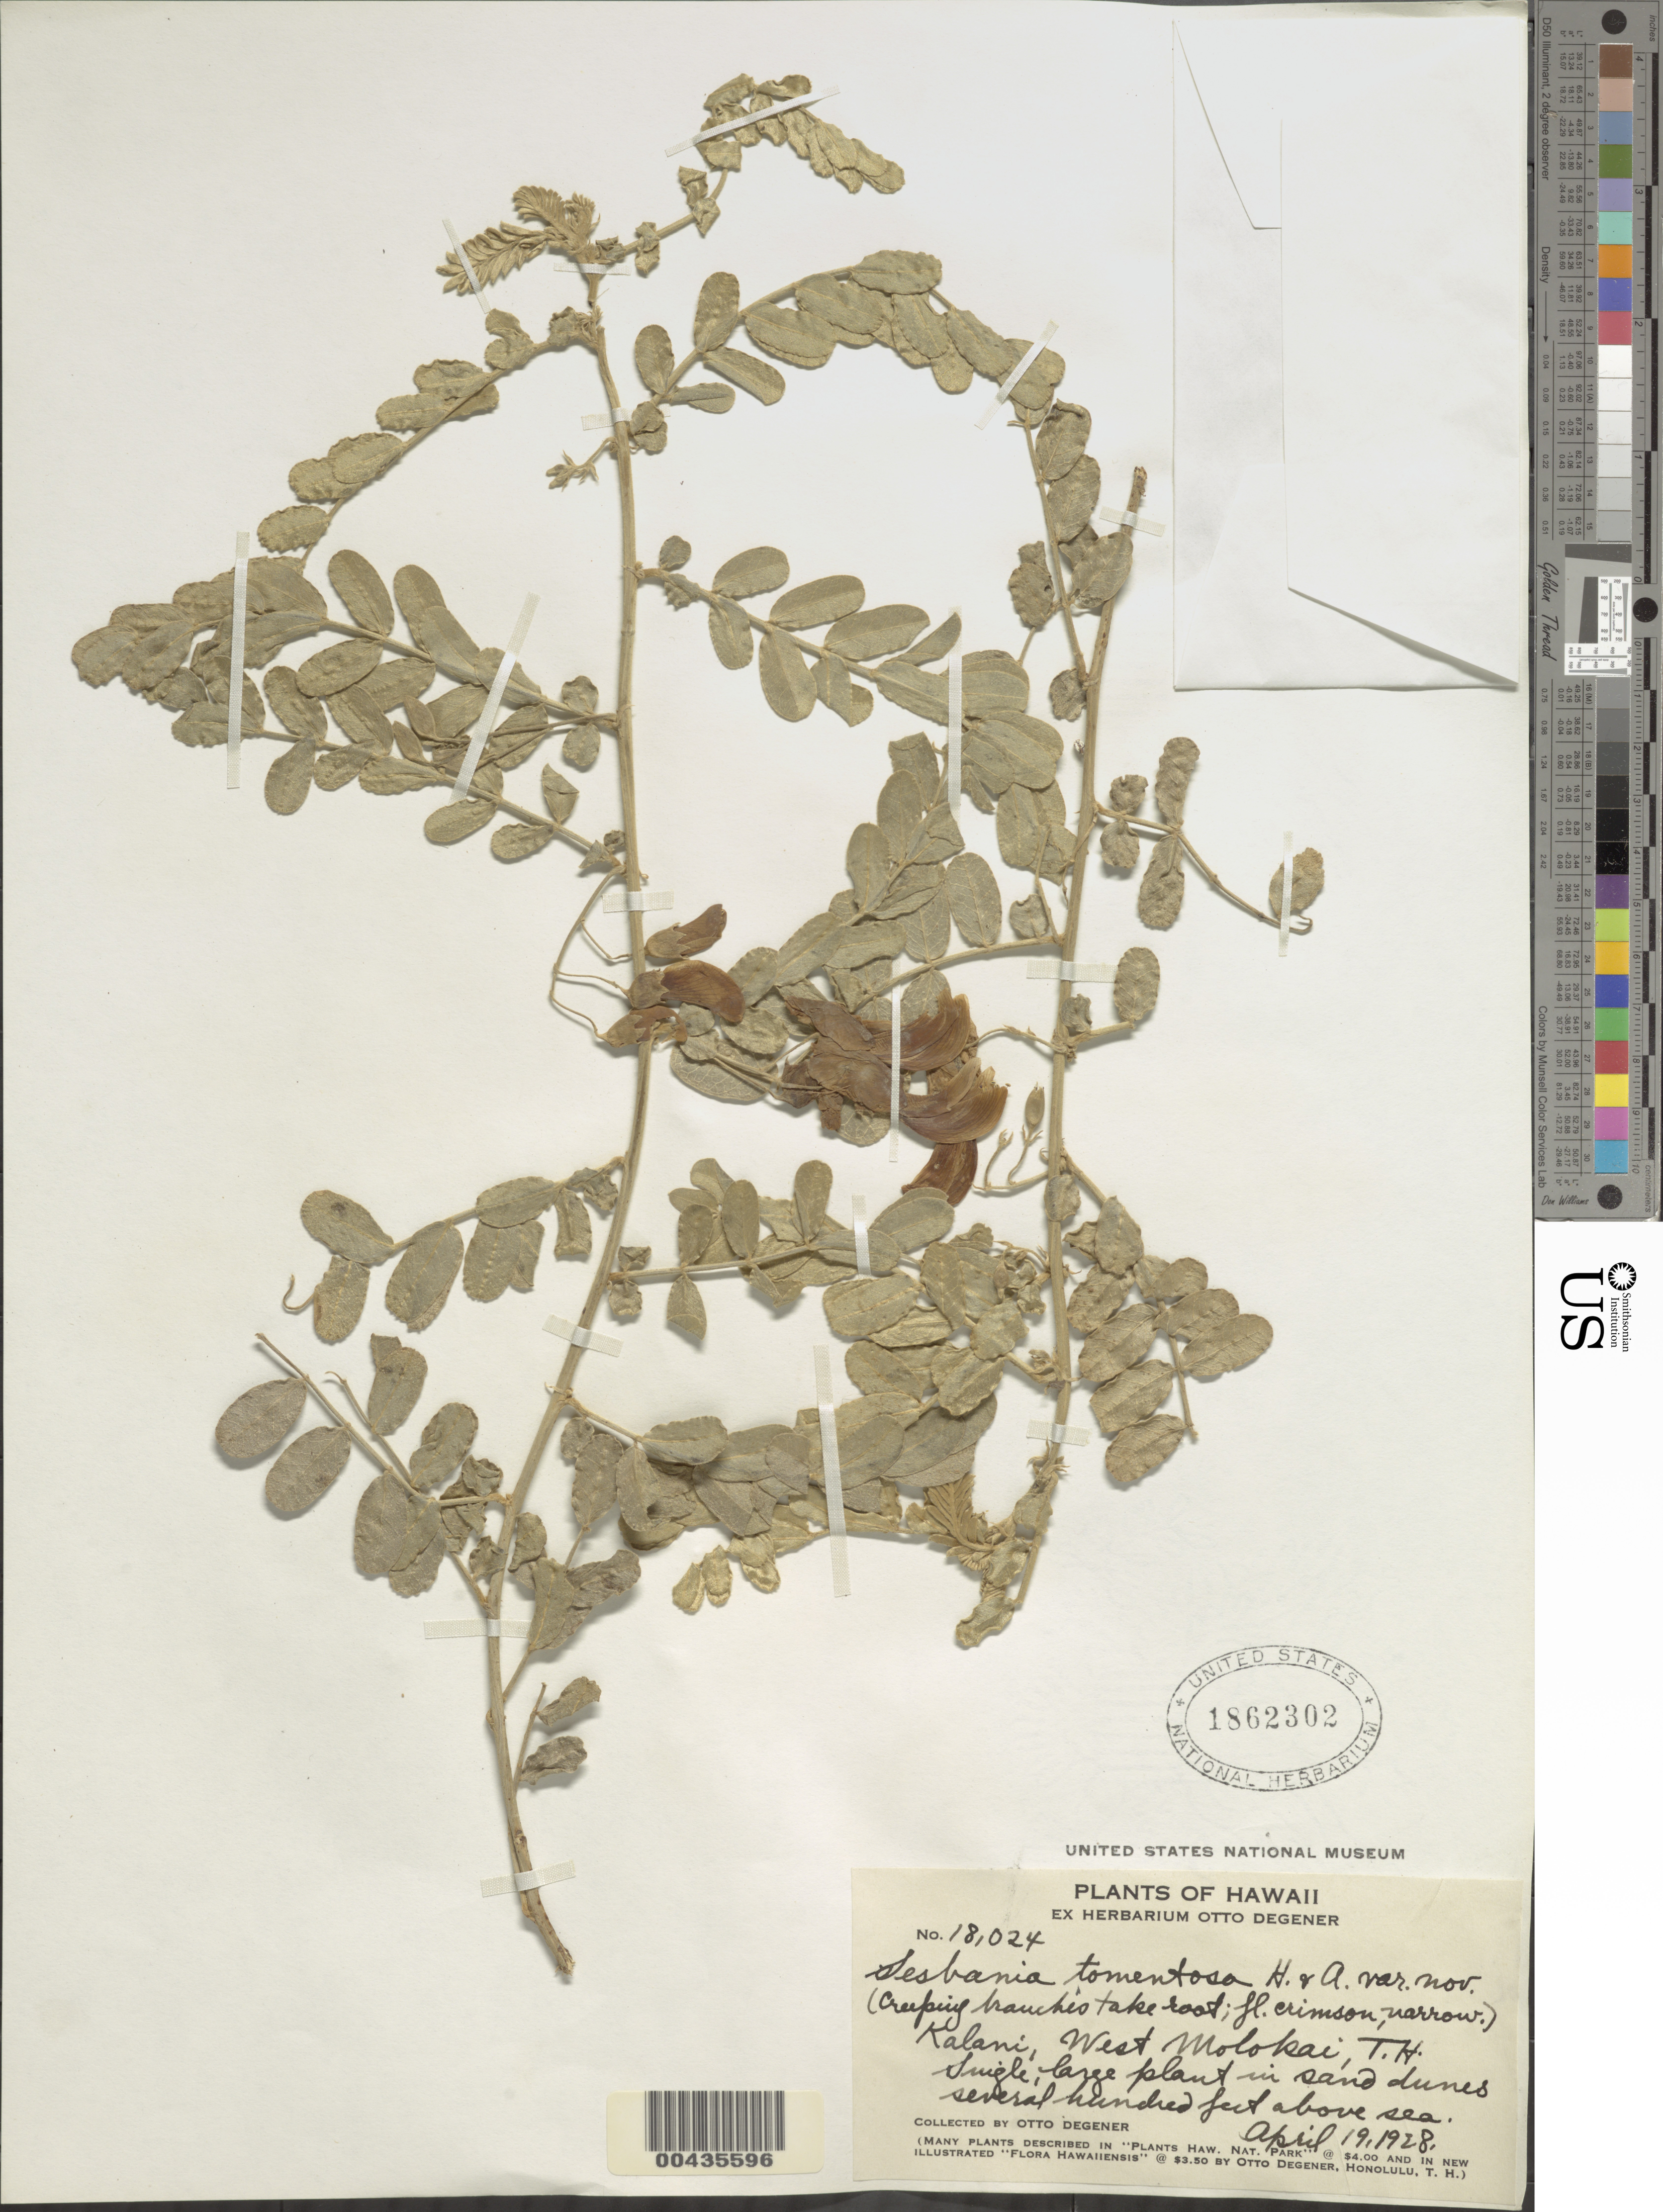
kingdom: Plantae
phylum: Tracheophyta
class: Magnoliopsida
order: Fabales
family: Fabaceae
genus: Sesbania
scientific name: Sesbania tomentosa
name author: Hook. & Arn.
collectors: O. Degener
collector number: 18024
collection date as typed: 19 Apr 1928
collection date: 1928-04-19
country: United States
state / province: Hawaii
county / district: Maui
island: Moloka'i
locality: Kalani, W Molokai; several hundred feet above sea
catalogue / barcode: US 1862302